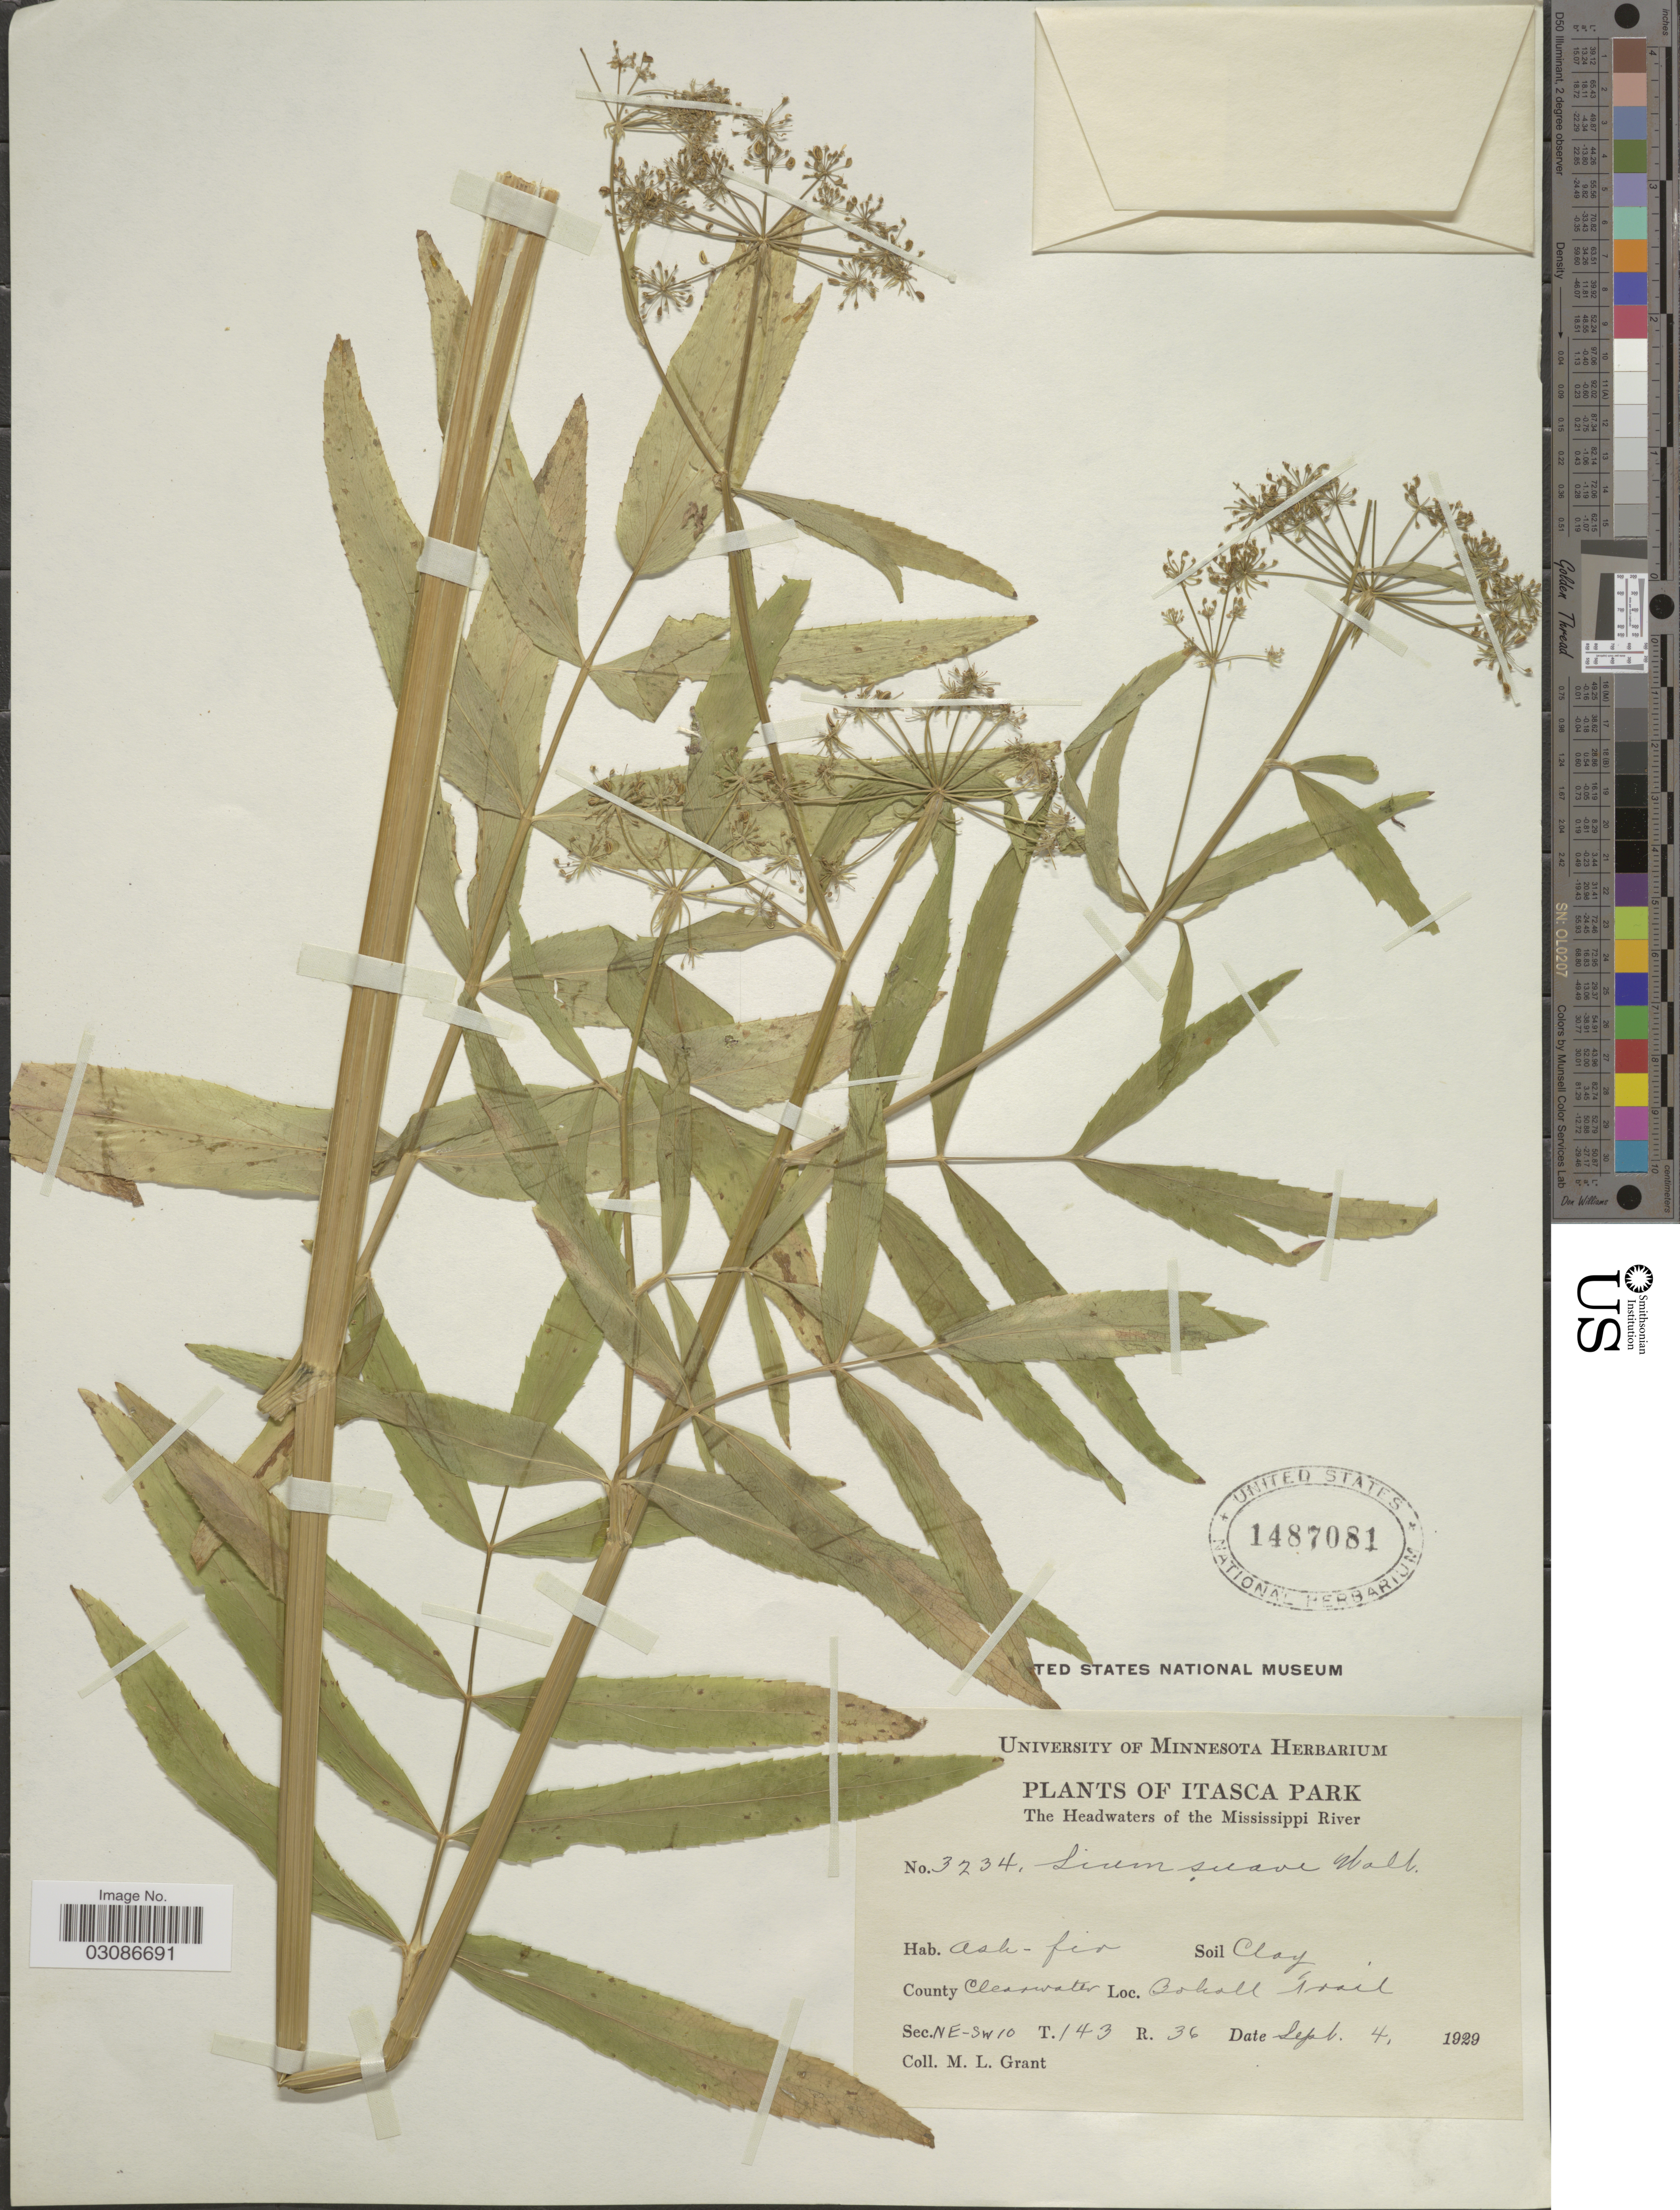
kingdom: Plantae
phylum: Tracheophyta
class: Magnoliopsida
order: Apiales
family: Apiaceae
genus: Sium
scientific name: Sium suave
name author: Walter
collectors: M. L. Grant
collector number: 3234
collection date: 1929-09-04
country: United States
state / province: Minnesota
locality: Itasca Park. The Headwaters of the Mississippi River. County Clearwater. Bohall Trail. Sec. NE-SW10 T. 143 R.36.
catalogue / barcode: US 1487081